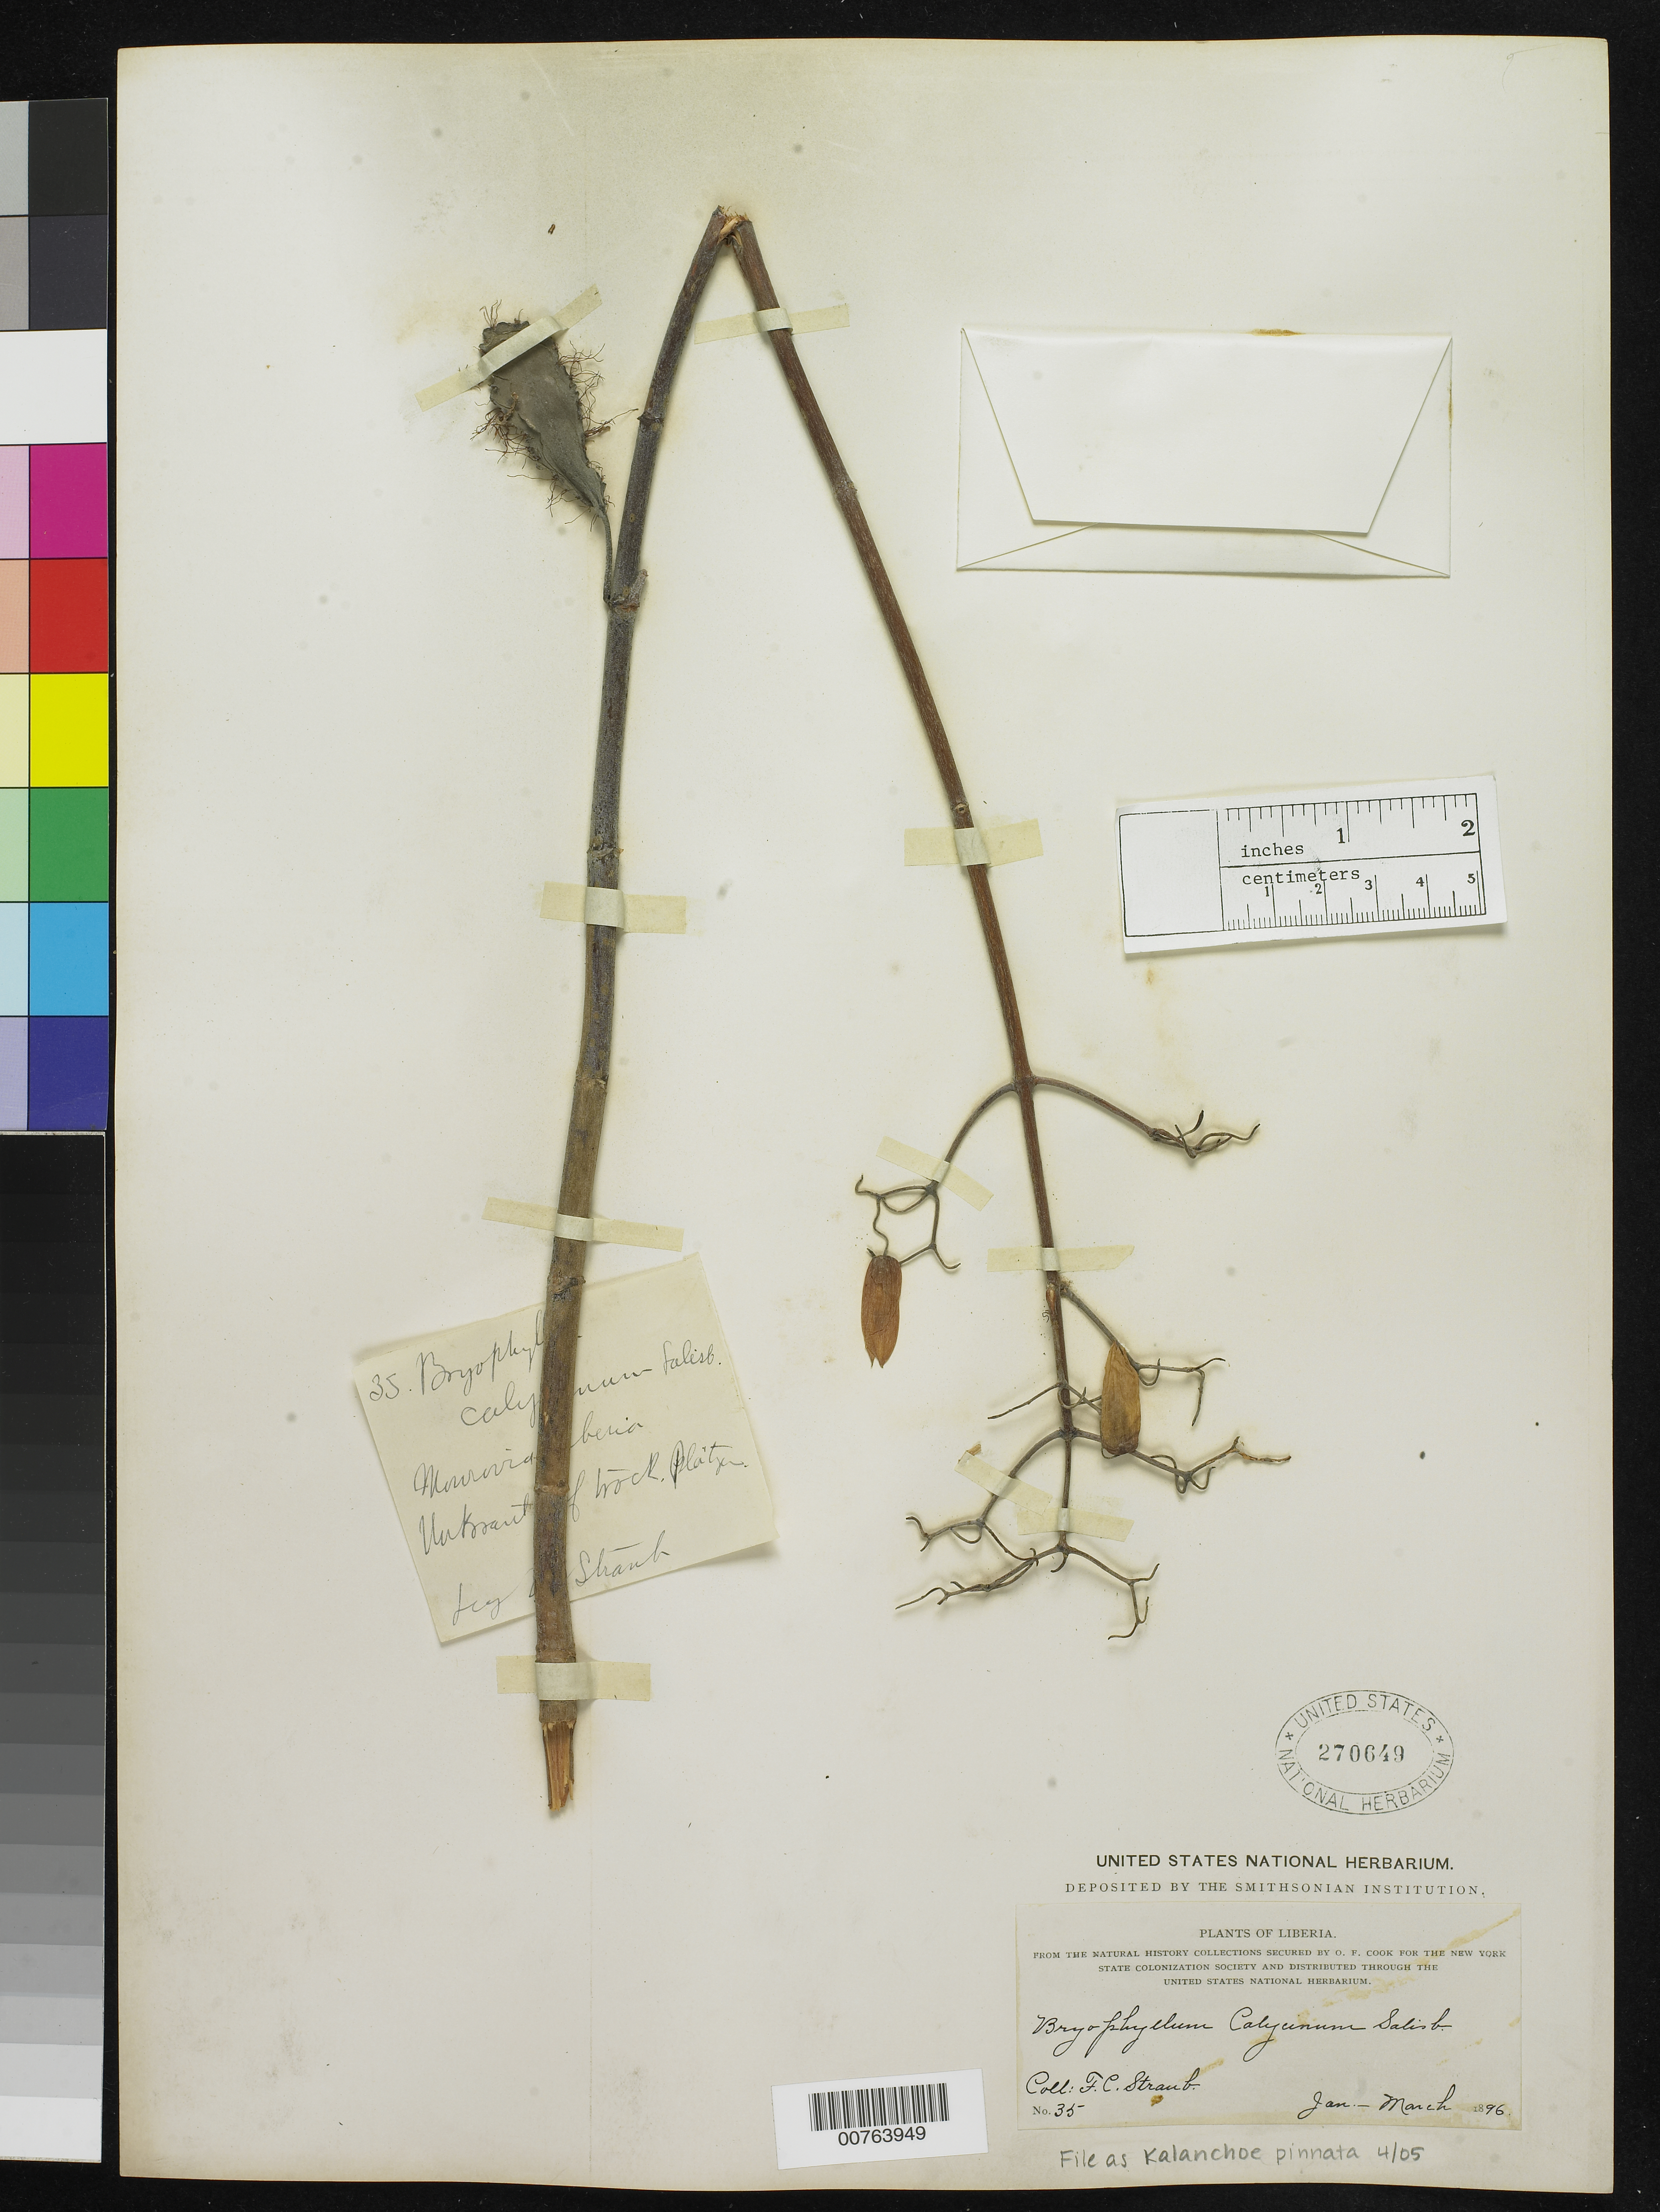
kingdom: Plantae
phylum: Tracheophyta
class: Magnoliopsida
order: Saxifragales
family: Crassulaceae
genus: Kalanchoe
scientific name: Kalanchoe pinnata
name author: (Lam.) Pers.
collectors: F. Straub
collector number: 35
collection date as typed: Jan 1896 to -- Mar 1896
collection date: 1896-01/1896-03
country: Liberia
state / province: Montserrado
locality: Monrovia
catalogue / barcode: US 270649